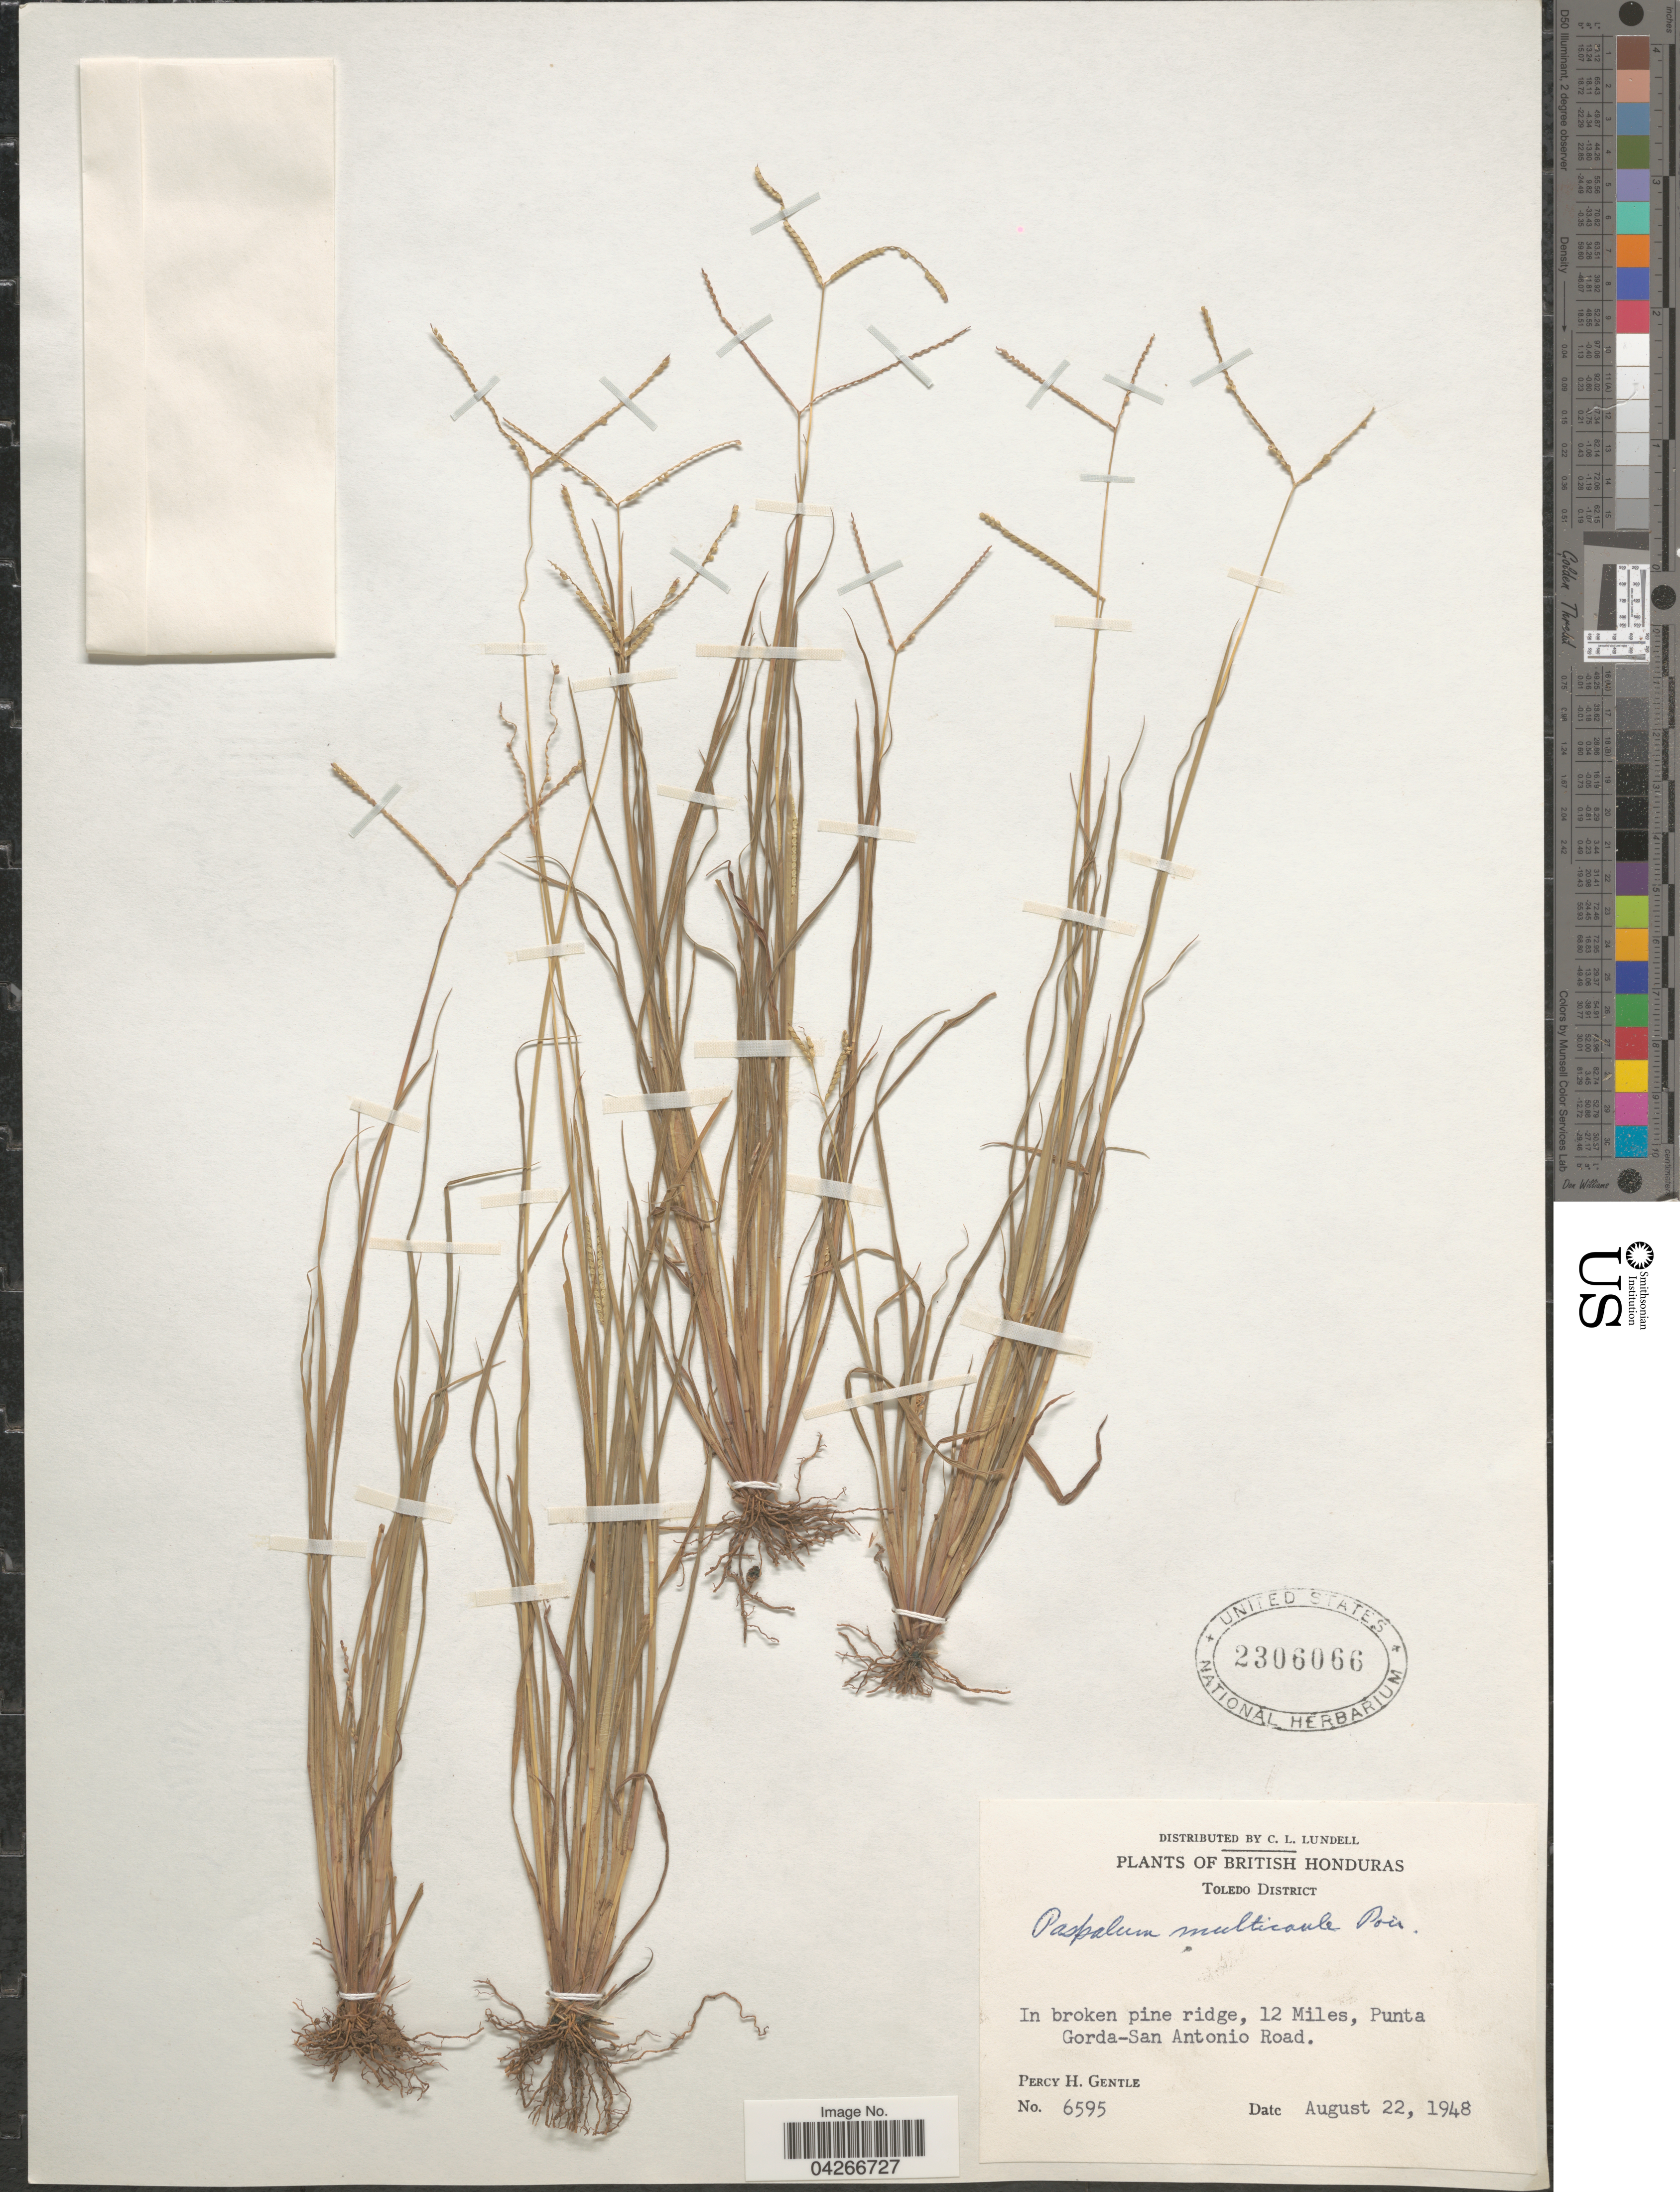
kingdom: Plantae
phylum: Tracheophyta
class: Liliopsida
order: Poales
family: Poaceae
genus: Paspalum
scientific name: Paspalum multicaule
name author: Poir. in Lam.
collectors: P. H. Gentle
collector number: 6595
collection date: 1948-08-22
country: Belize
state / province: Toledo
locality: British Honduras. Toledo District. 12 Miles, Punta Gorda-San Antonio Road.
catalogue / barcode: US 2306066